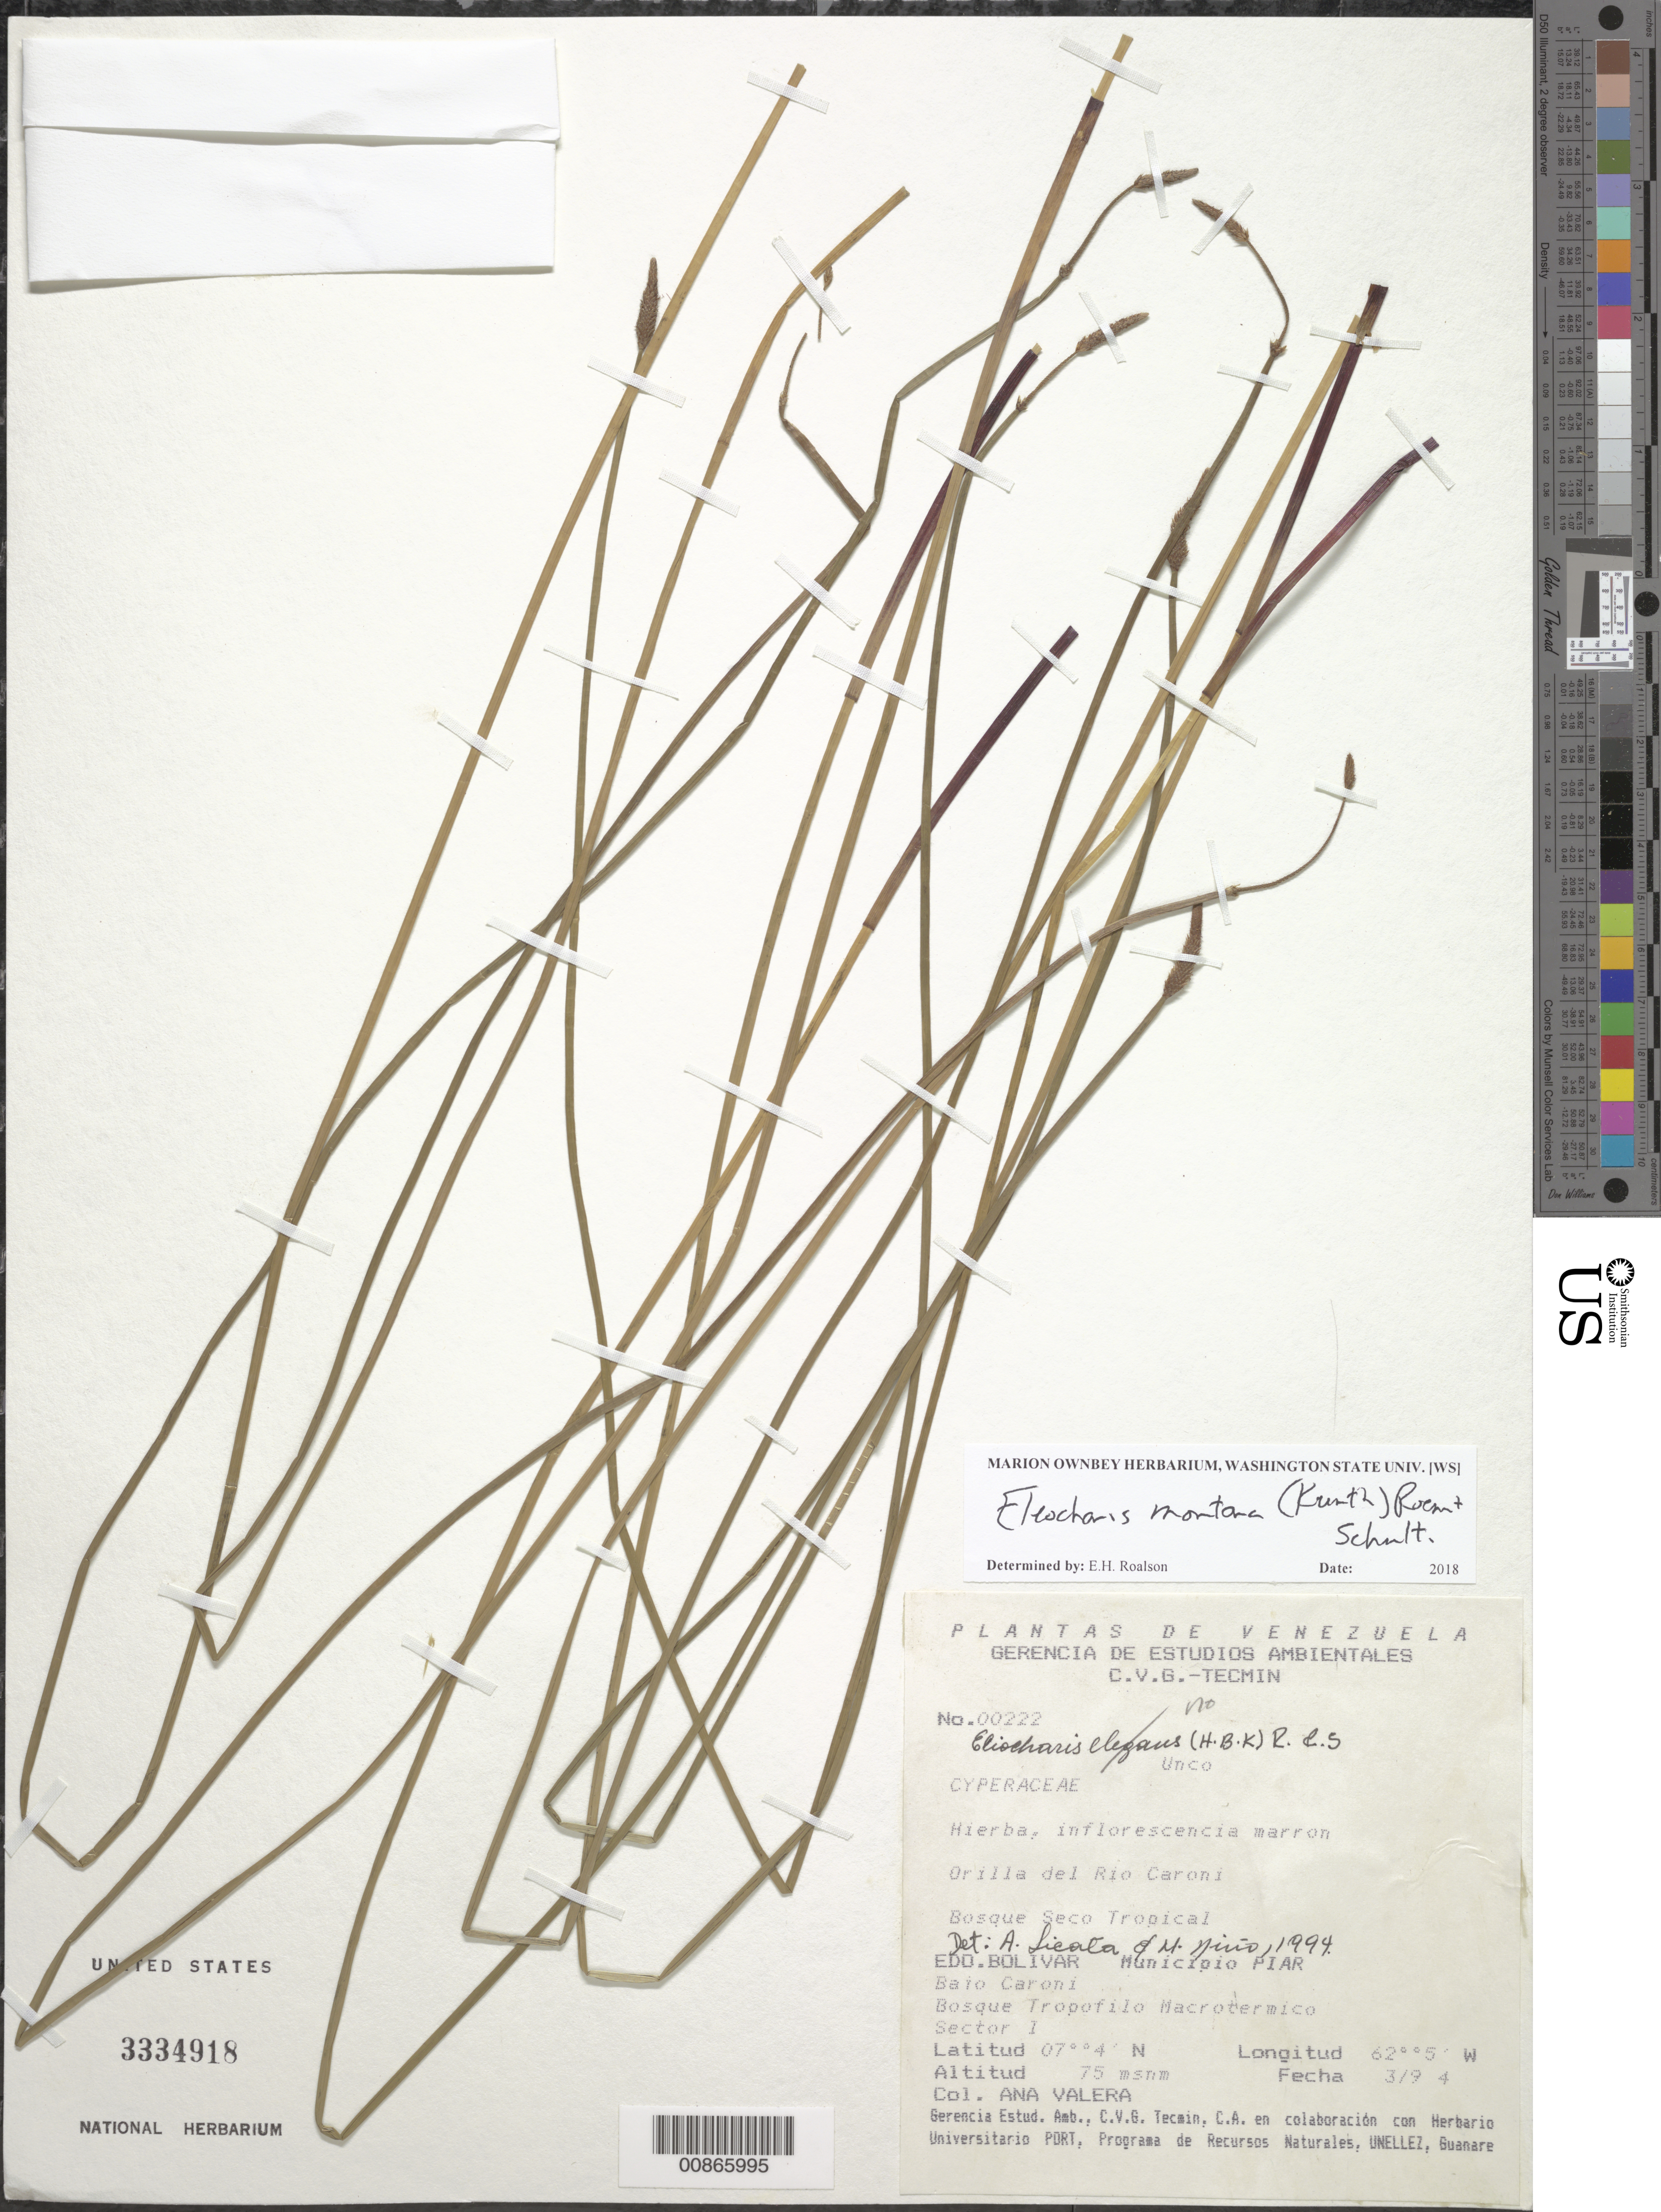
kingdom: Plantae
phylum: Tracheophyta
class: Liliopsida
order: Poales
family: Cyperaceae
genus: Eleocharis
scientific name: Eleocharis montana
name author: (Kunth) Roem. & Schult.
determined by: Roalson, E. H.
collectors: A. Valera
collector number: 222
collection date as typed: Mar-94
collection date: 1994-03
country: Venezuela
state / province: Bolívar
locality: Mun. Piar, Bajo Caroní, sector I; Río Caroní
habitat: Bosque seco tropical, orilla del rio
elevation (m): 75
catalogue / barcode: US 3334918